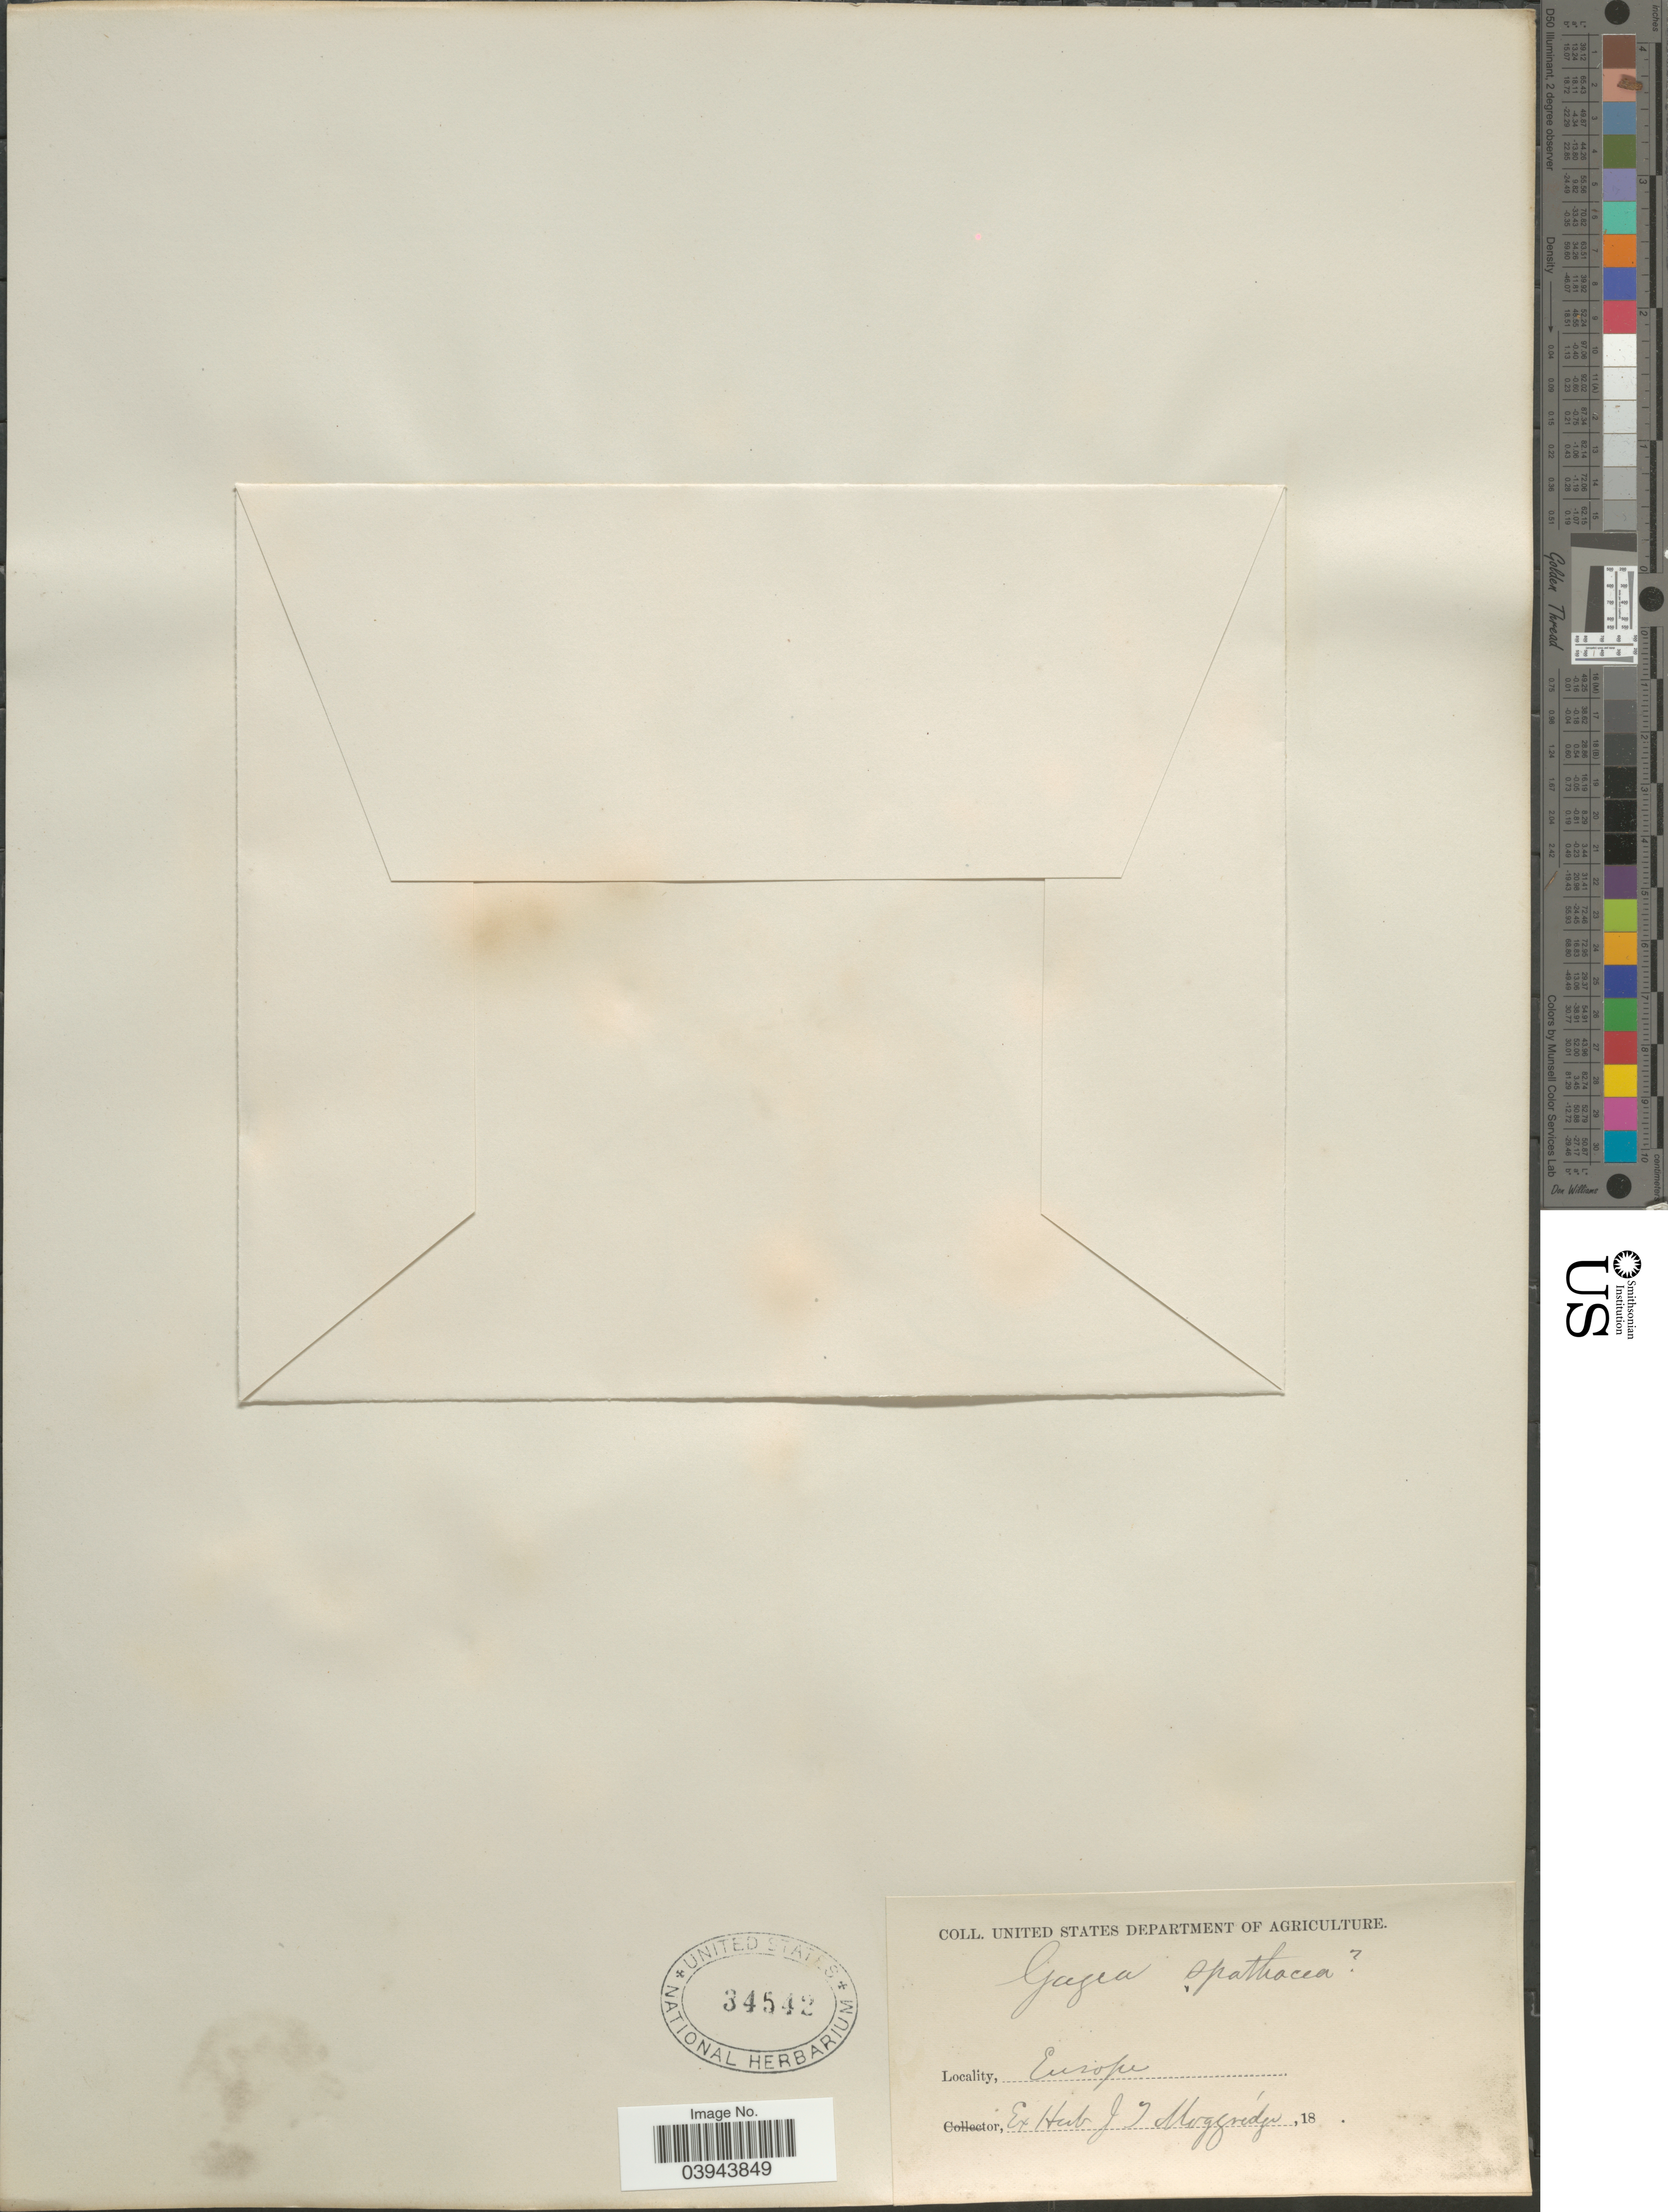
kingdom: Plantae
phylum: Tracheophyta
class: Liliopsida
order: Liliales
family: Liliaceae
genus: Gagea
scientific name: Gagea spathacea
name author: Salisb.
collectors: ex herb. J.T. Moggridge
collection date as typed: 18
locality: Europe.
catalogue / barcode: US 34542